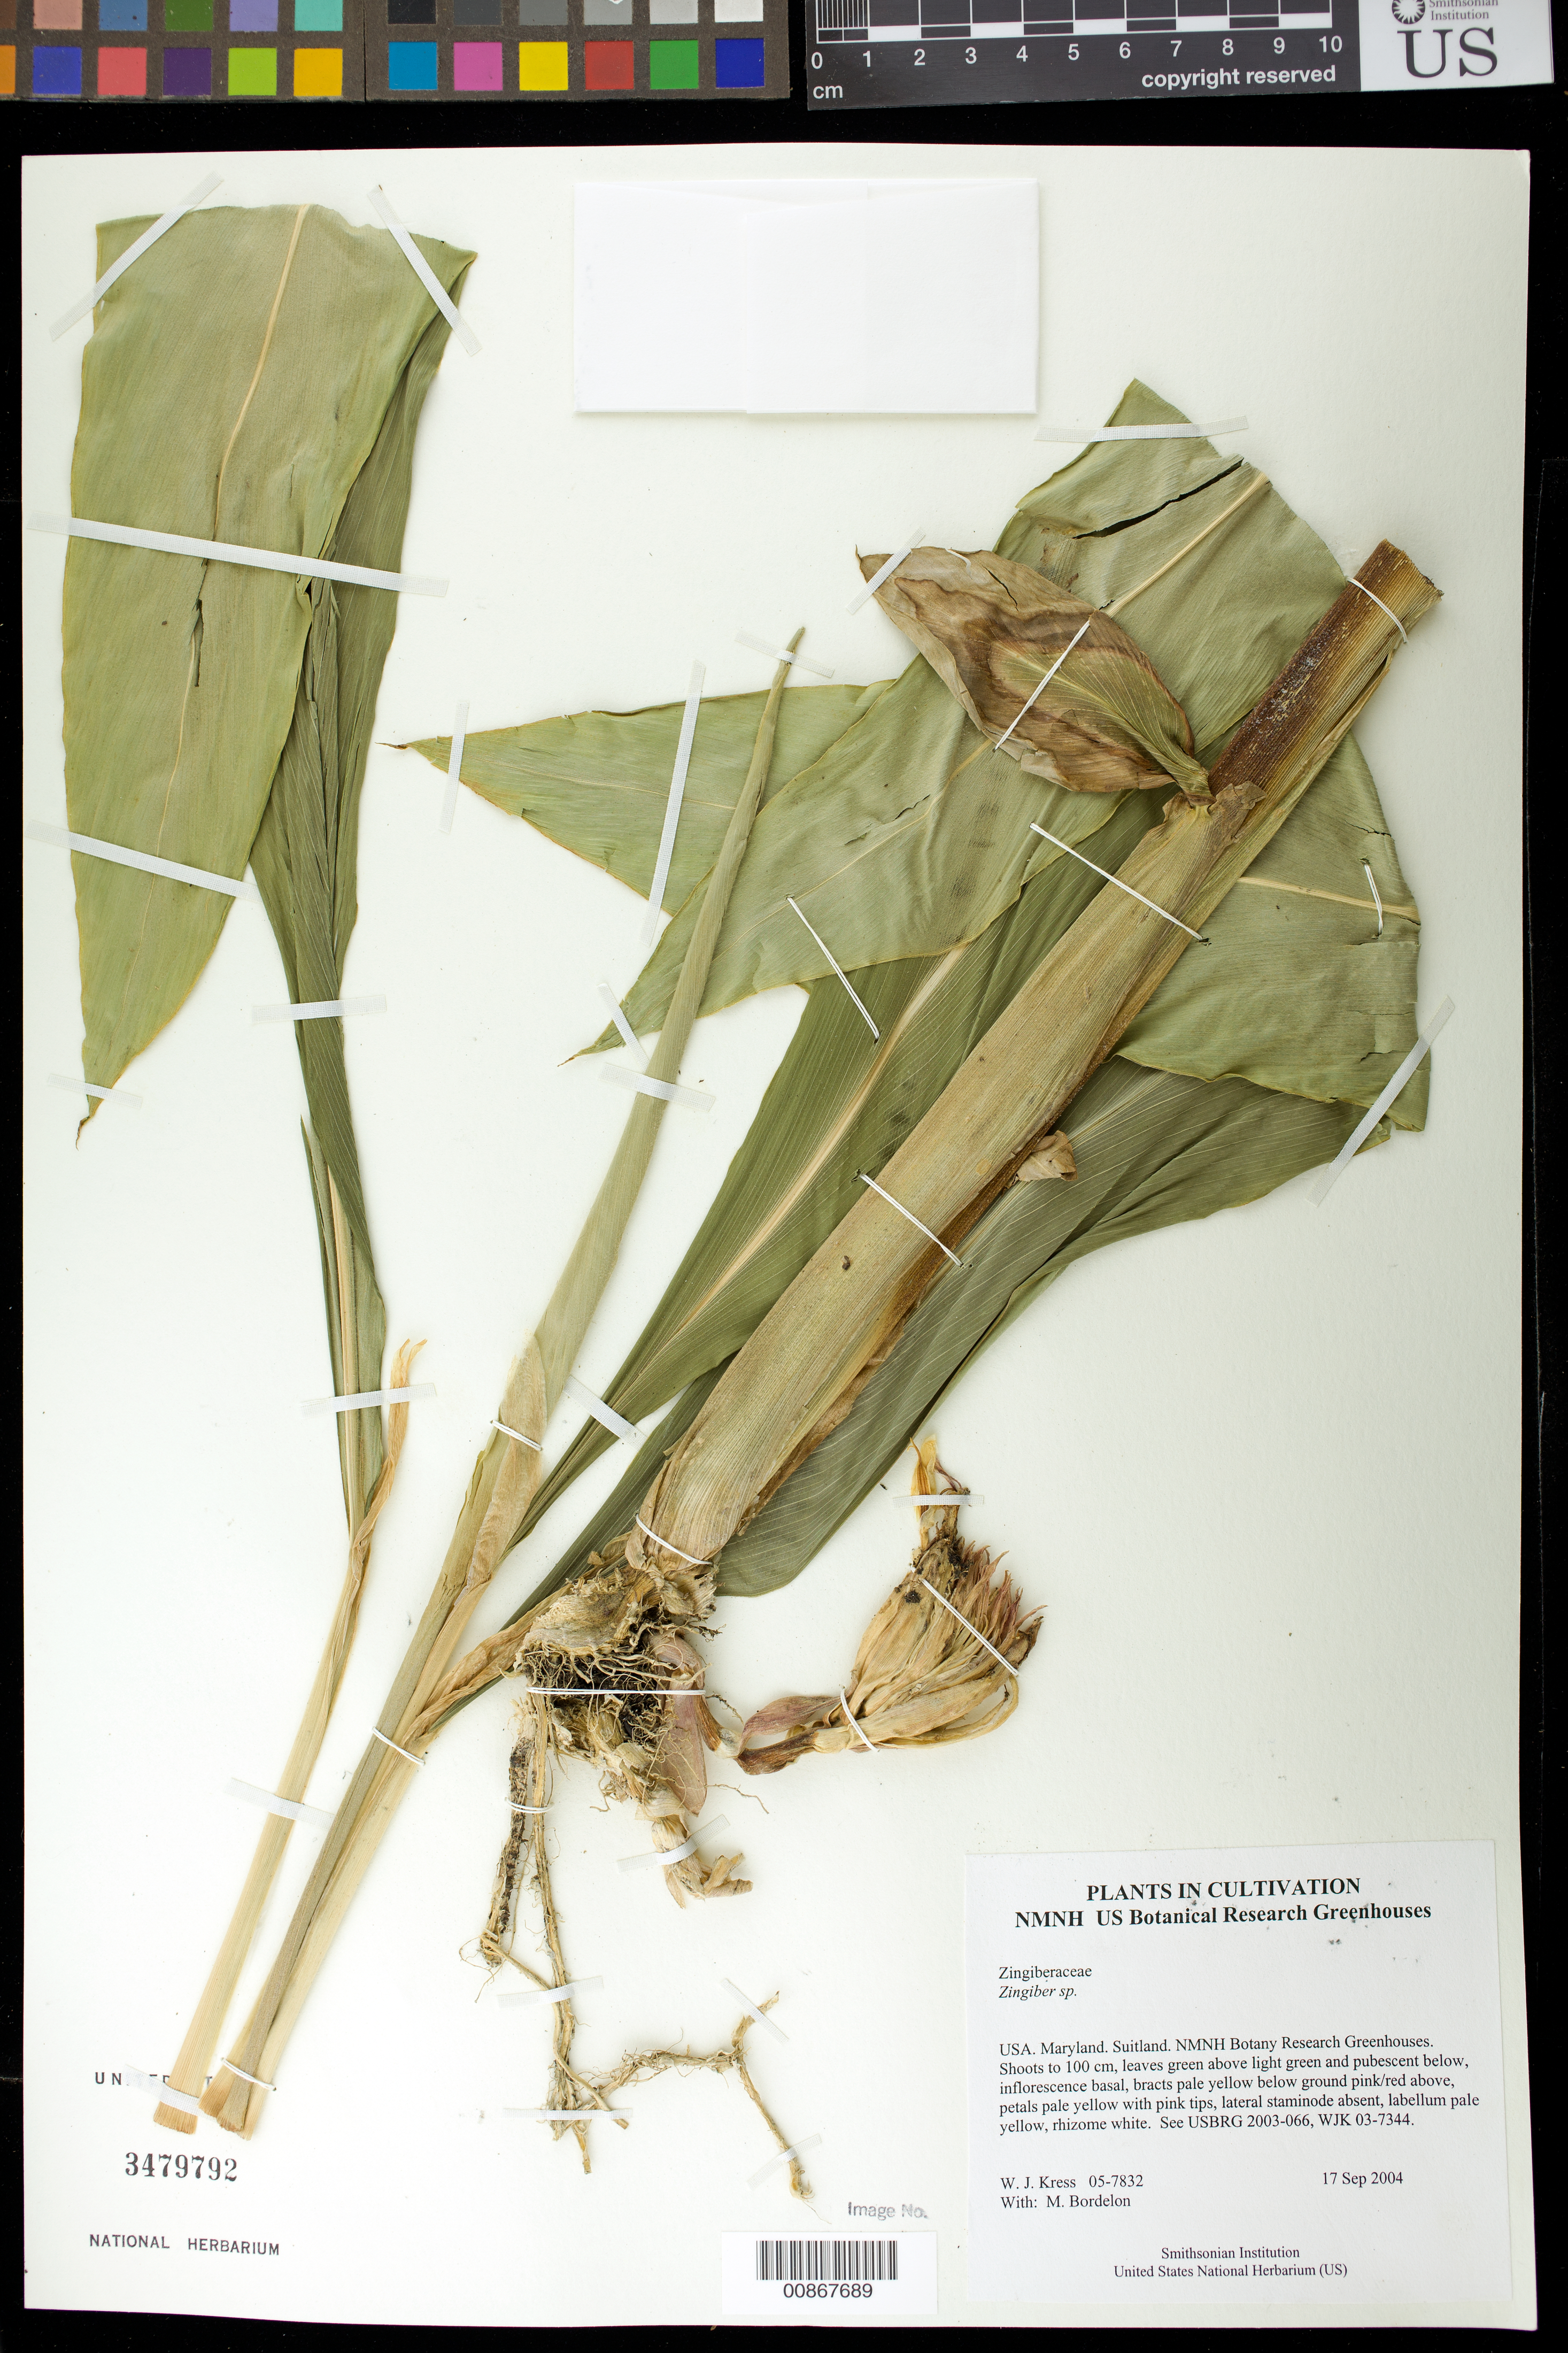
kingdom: Plantae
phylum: Tracheophyta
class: Liliopsida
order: Zingiberales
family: Zingiberaceae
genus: Zingiber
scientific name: Zingiber sp.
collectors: W. J. Kress & M. Bordelon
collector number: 05-7832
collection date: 2004-09-17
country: United States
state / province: Maryland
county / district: Prince George's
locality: NMNH Botany Research Greenhouses. Suitland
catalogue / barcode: US 3479792